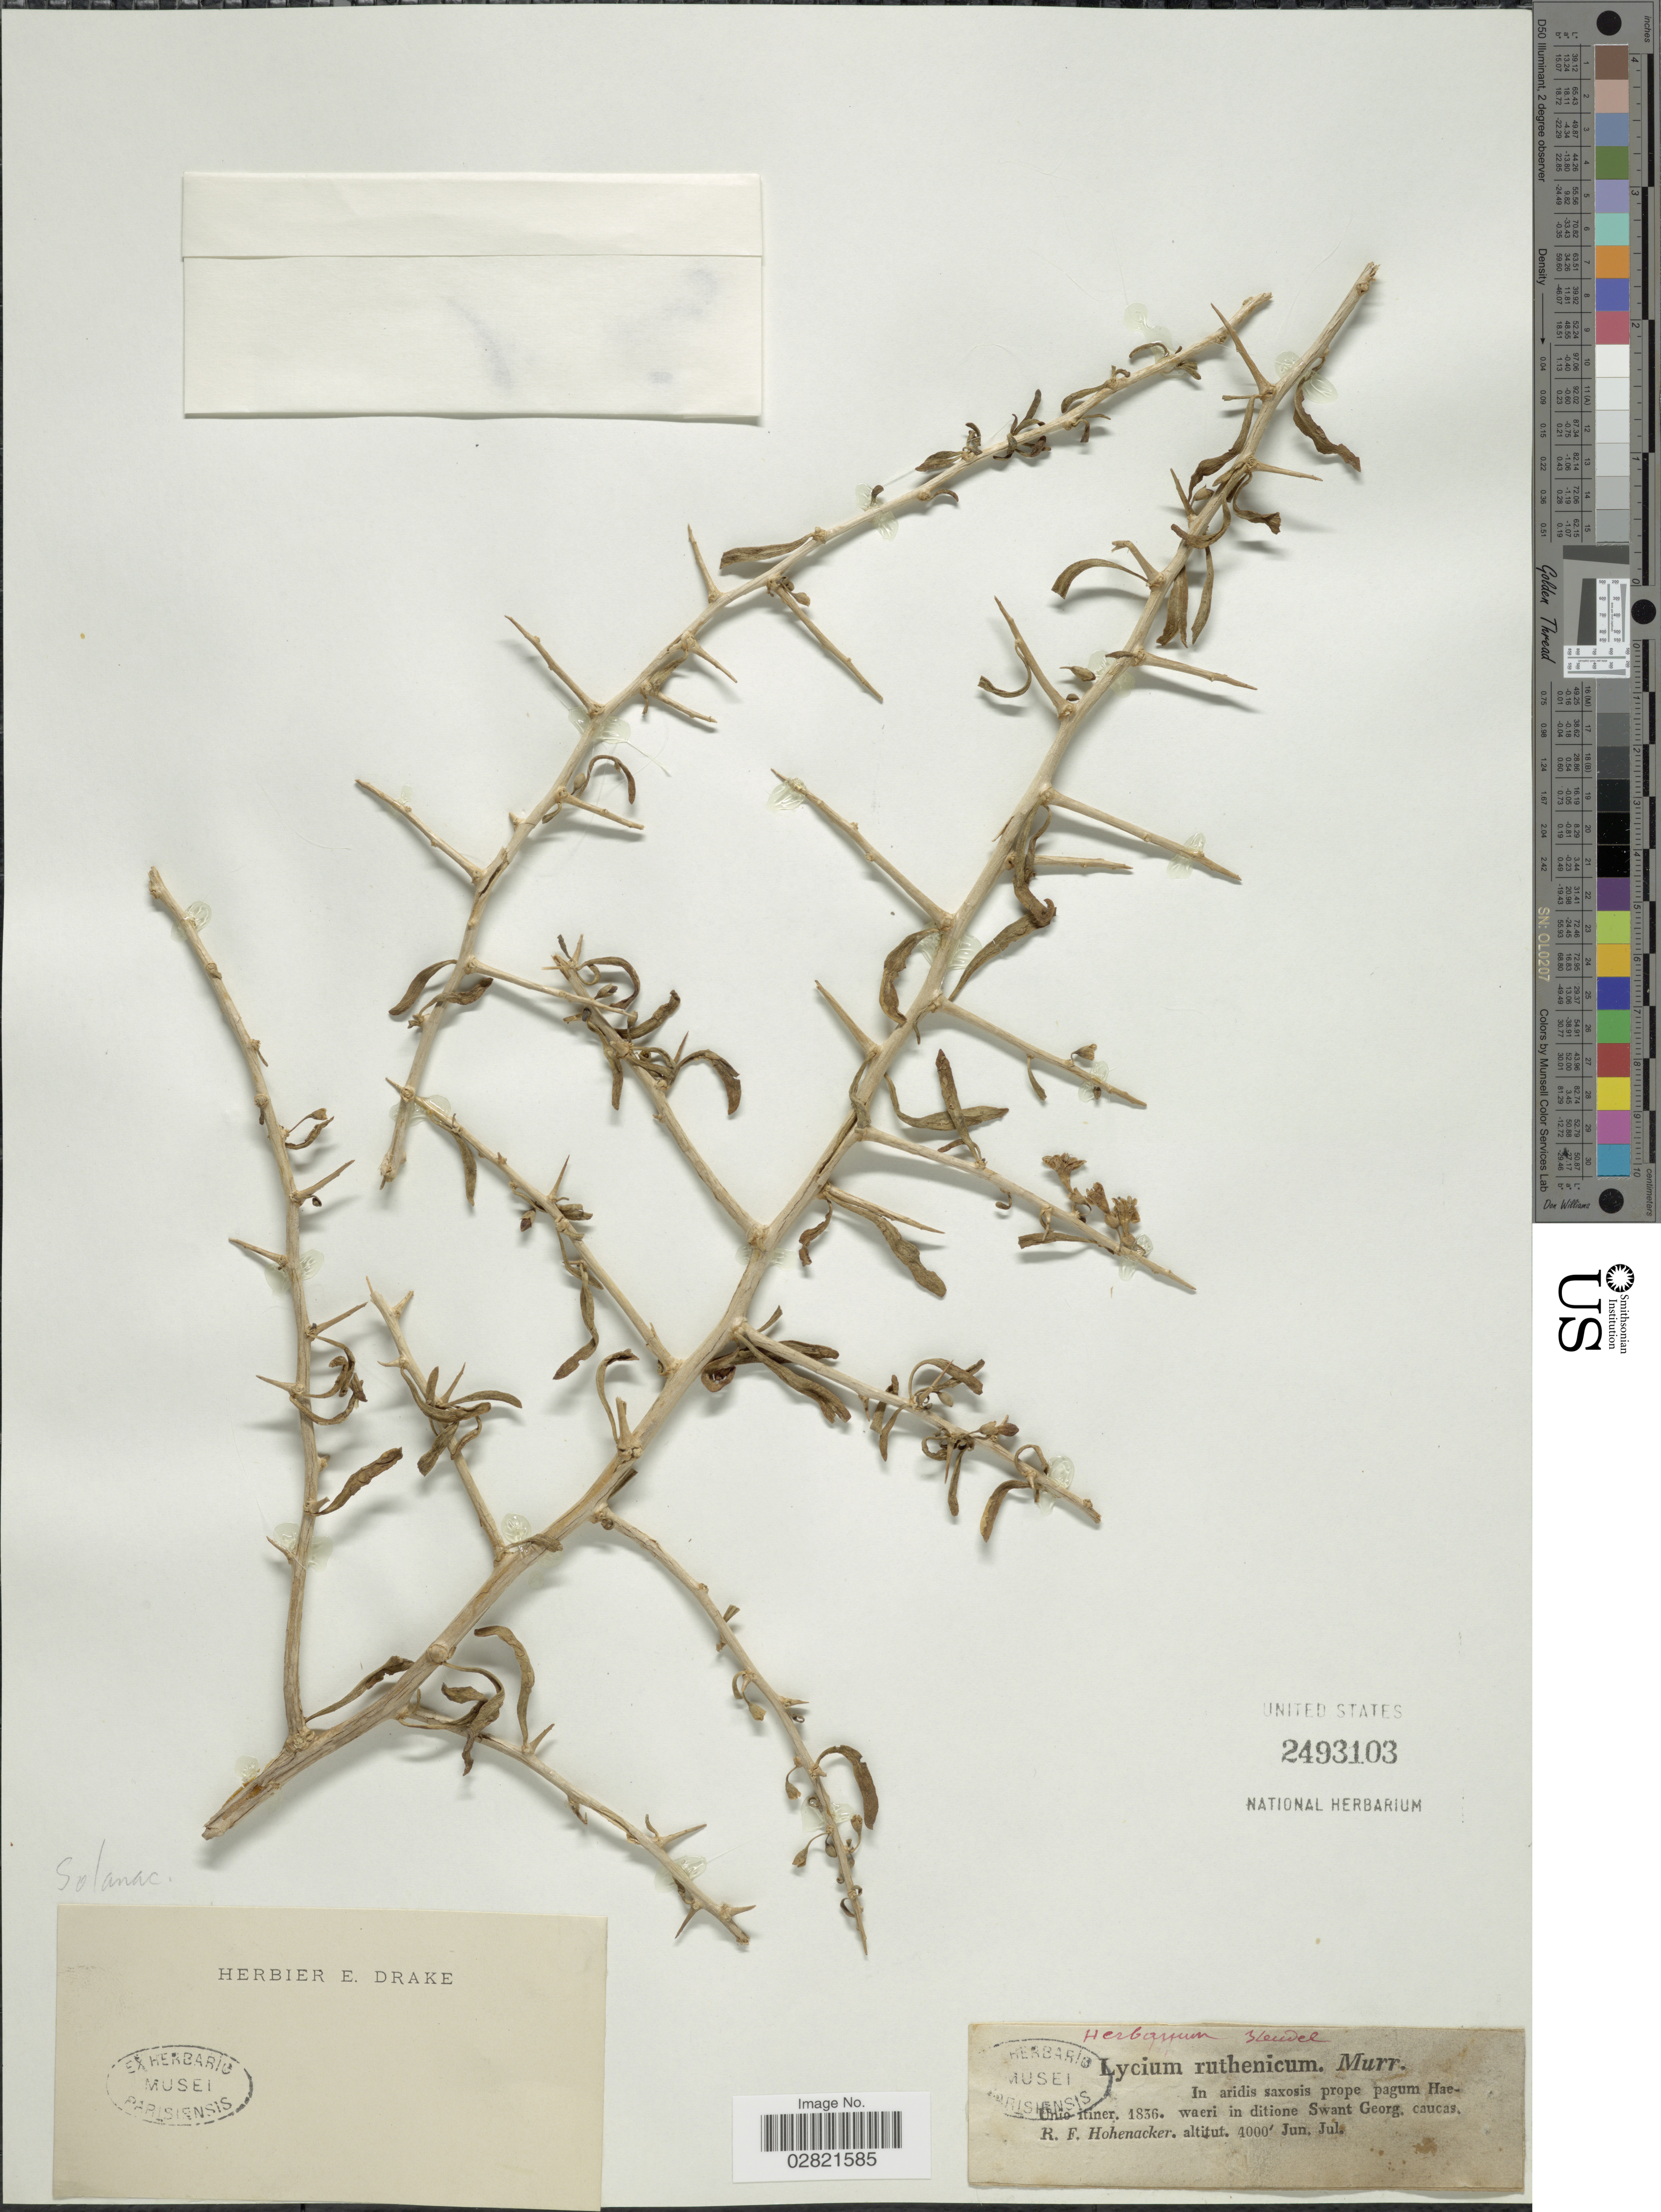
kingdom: Plantae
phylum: Tracheophyta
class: Magnoliopsida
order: Solanales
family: Solanaceae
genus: Lycium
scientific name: Lycium ruthenicum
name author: Murray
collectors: R. F. Hohenacker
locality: In aridis saxosis prope pagum Haewaeri in ditione Swant Georg. caucas.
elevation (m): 1219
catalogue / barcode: US 2493103